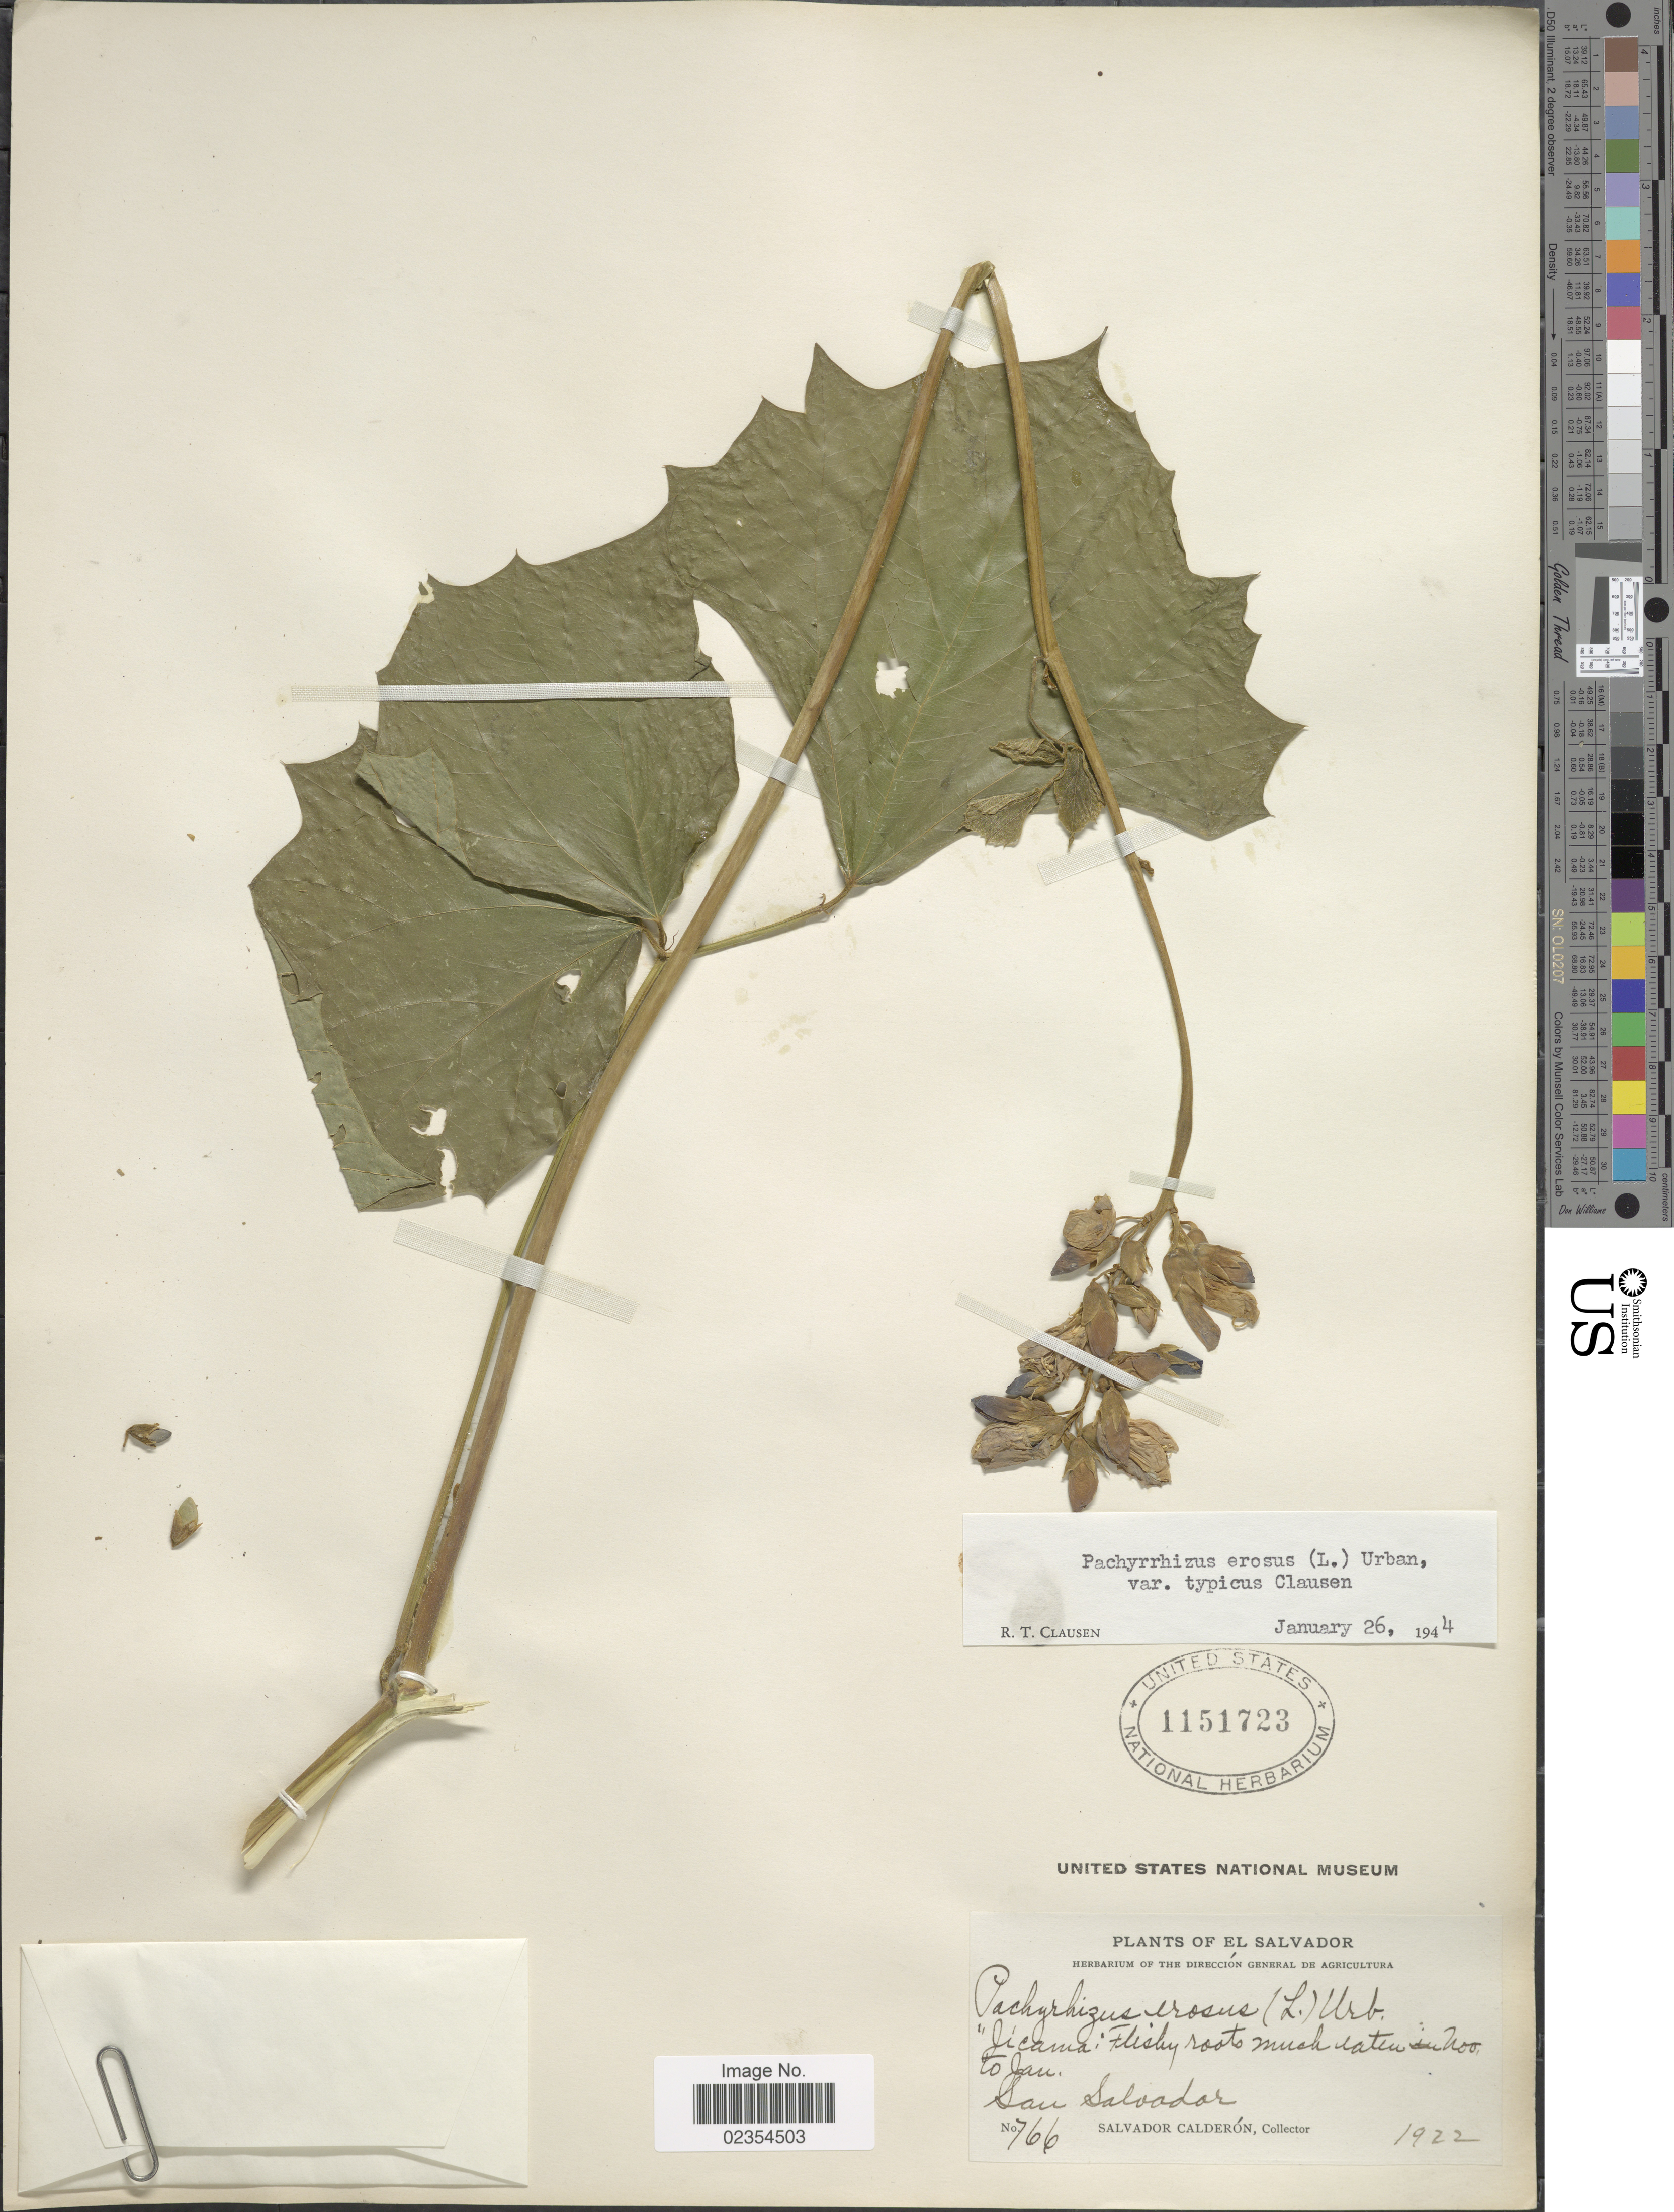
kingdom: Plantae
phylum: Tracheophyta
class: Magnoliopsida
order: Fabales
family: Fabaceae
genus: Pachyrhizus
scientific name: Pachyrhizus erosus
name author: (L.) Urb.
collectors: S. Calderón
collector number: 766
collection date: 1922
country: El Salvador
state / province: San Salvador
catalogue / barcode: US 1151723